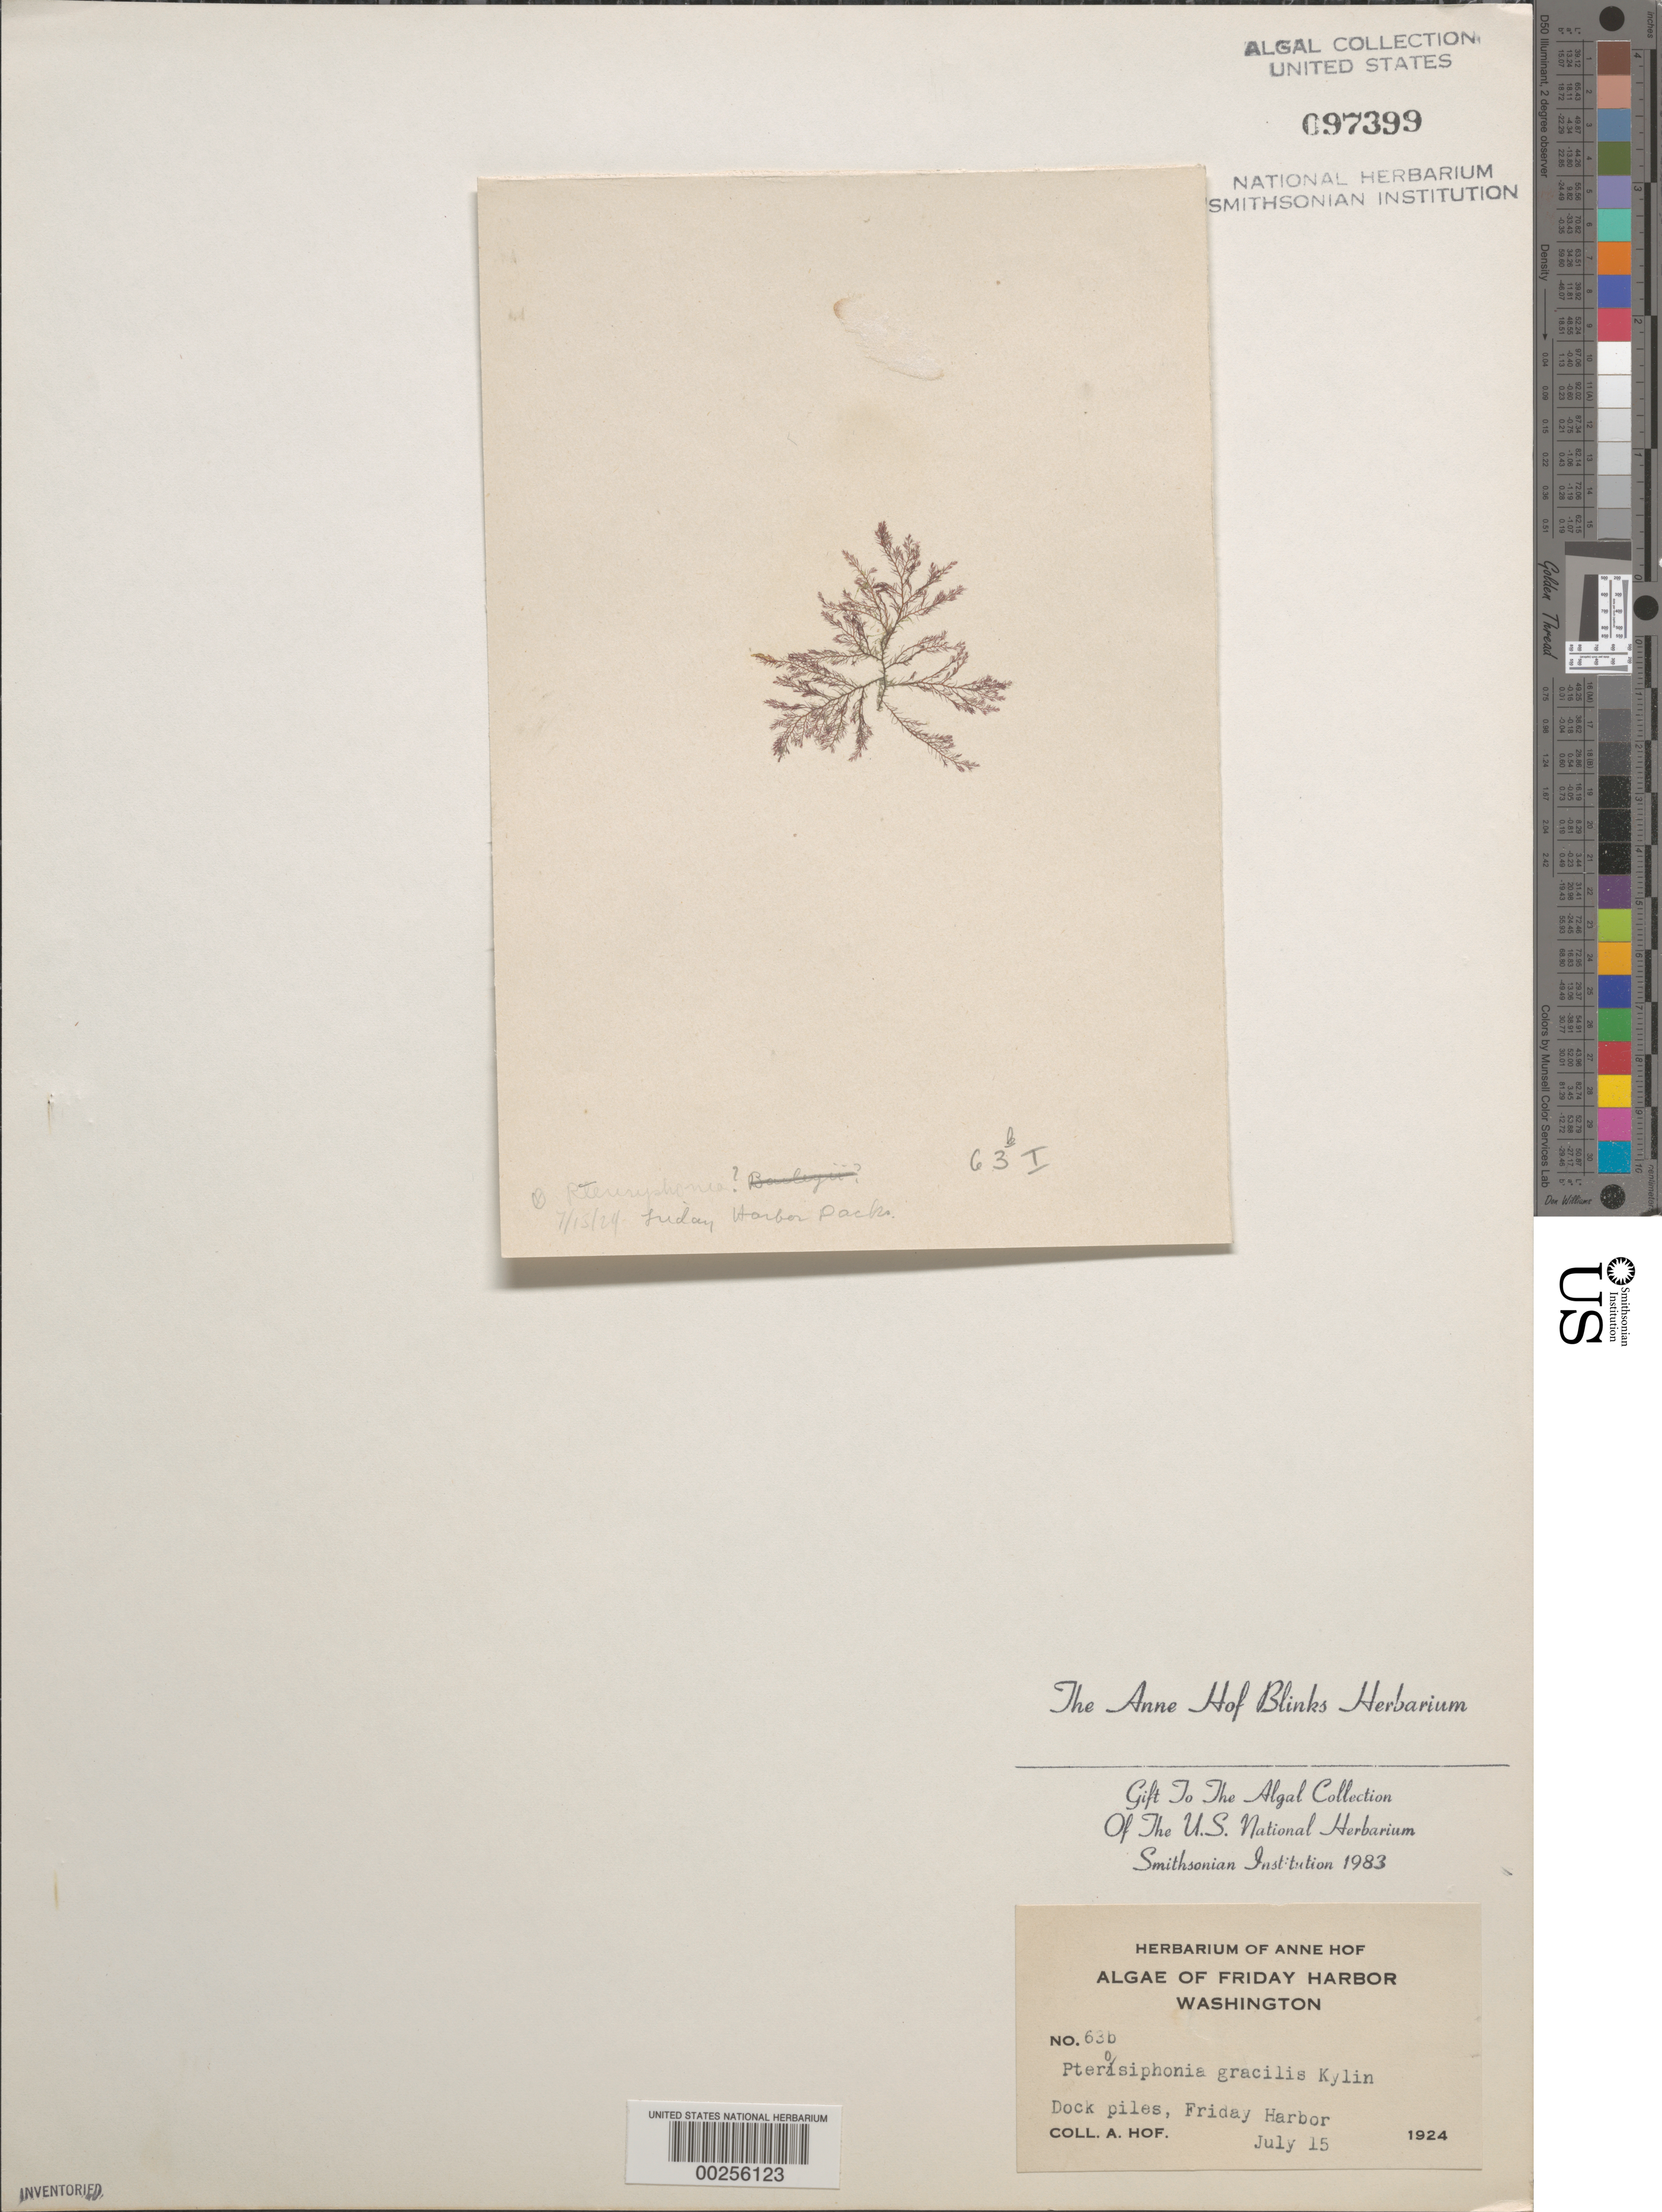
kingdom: Plantae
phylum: Rhodophyta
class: Florideophyceae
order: Ceramiales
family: Rhodomelaceae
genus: Symphyocladiella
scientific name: Symphyocladiella gracilis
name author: (Kylin) D.E.Bustamante et al.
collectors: A. Blinks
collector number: AHB 63b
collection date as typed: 15 Jul 1924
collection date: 1924-07-15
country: United States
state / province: Washington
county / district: San Juan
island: San Juan Island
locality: Friday Harbor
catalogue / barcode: US 97399